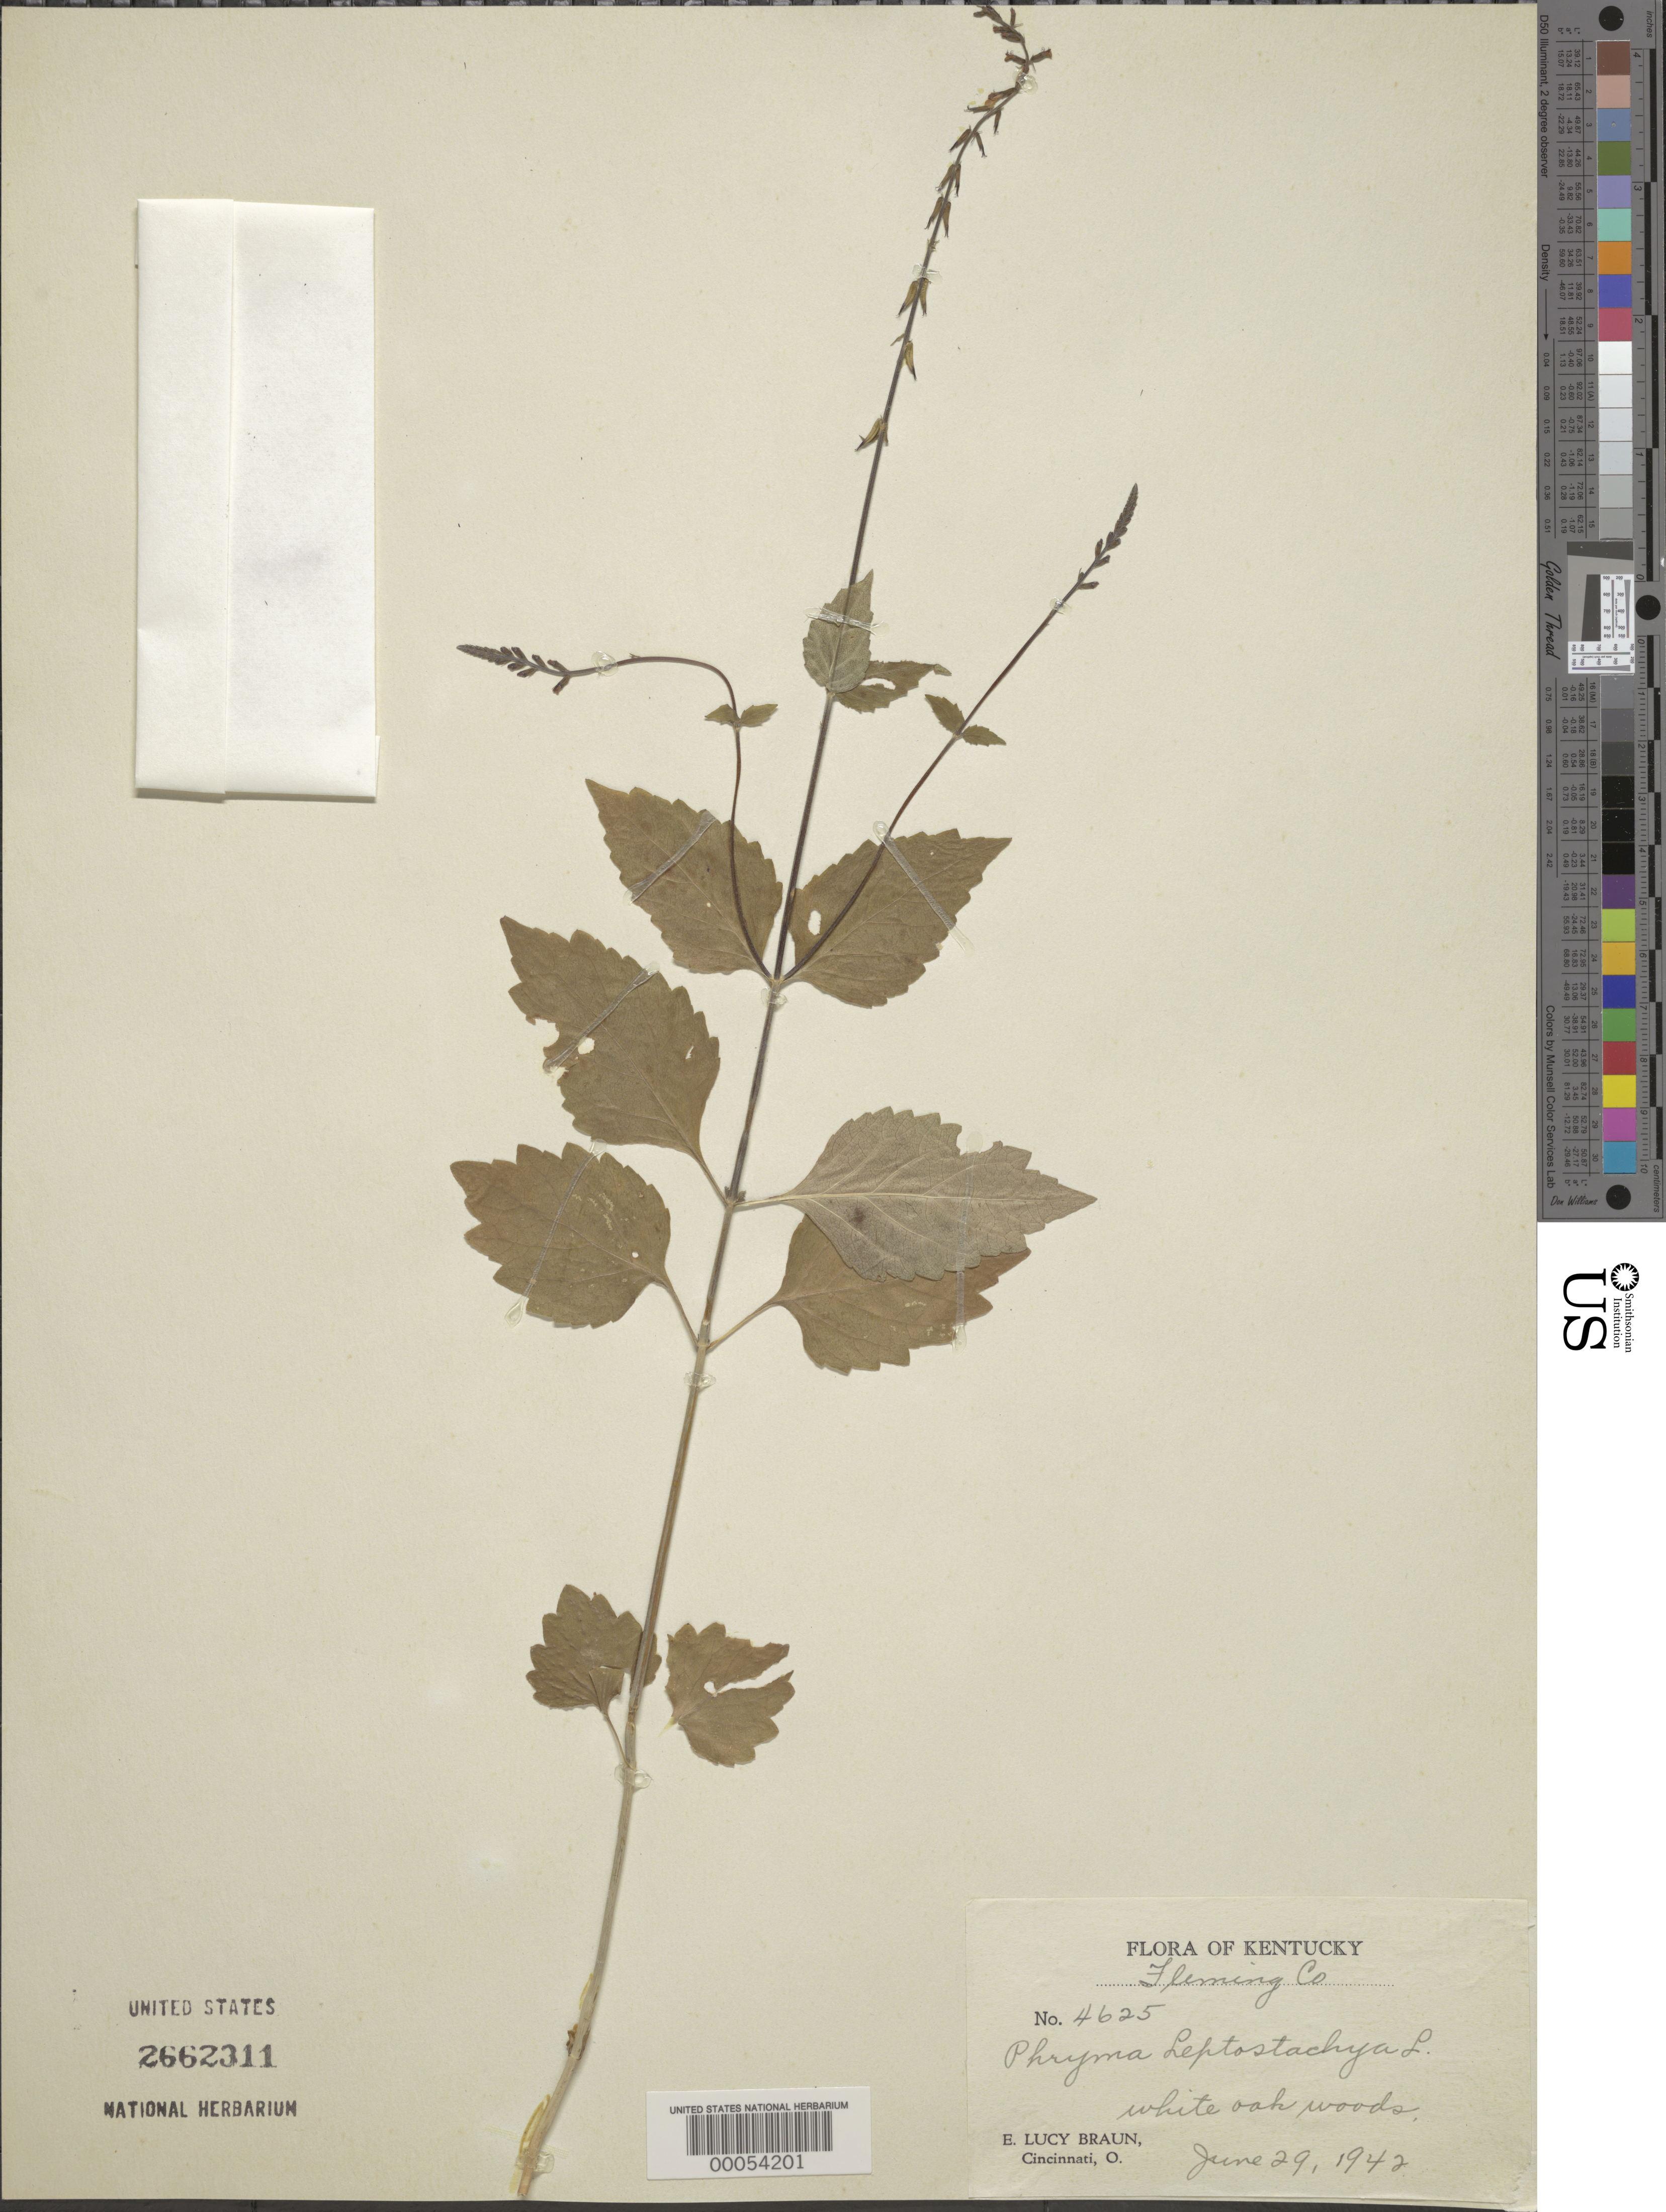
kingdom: Plantae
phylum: Tracheophyta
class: Magnoliopsida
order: Lamiales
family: Phrymaceae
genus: Phryma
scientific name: Phryma leptostachya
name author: L.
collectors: E. L. Braun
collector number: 4625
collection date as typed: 29 Jun 1942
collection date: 1942-06-29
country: United States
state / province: Kentucky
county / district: Fleming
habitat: White oak woods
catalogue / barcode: US 2662311